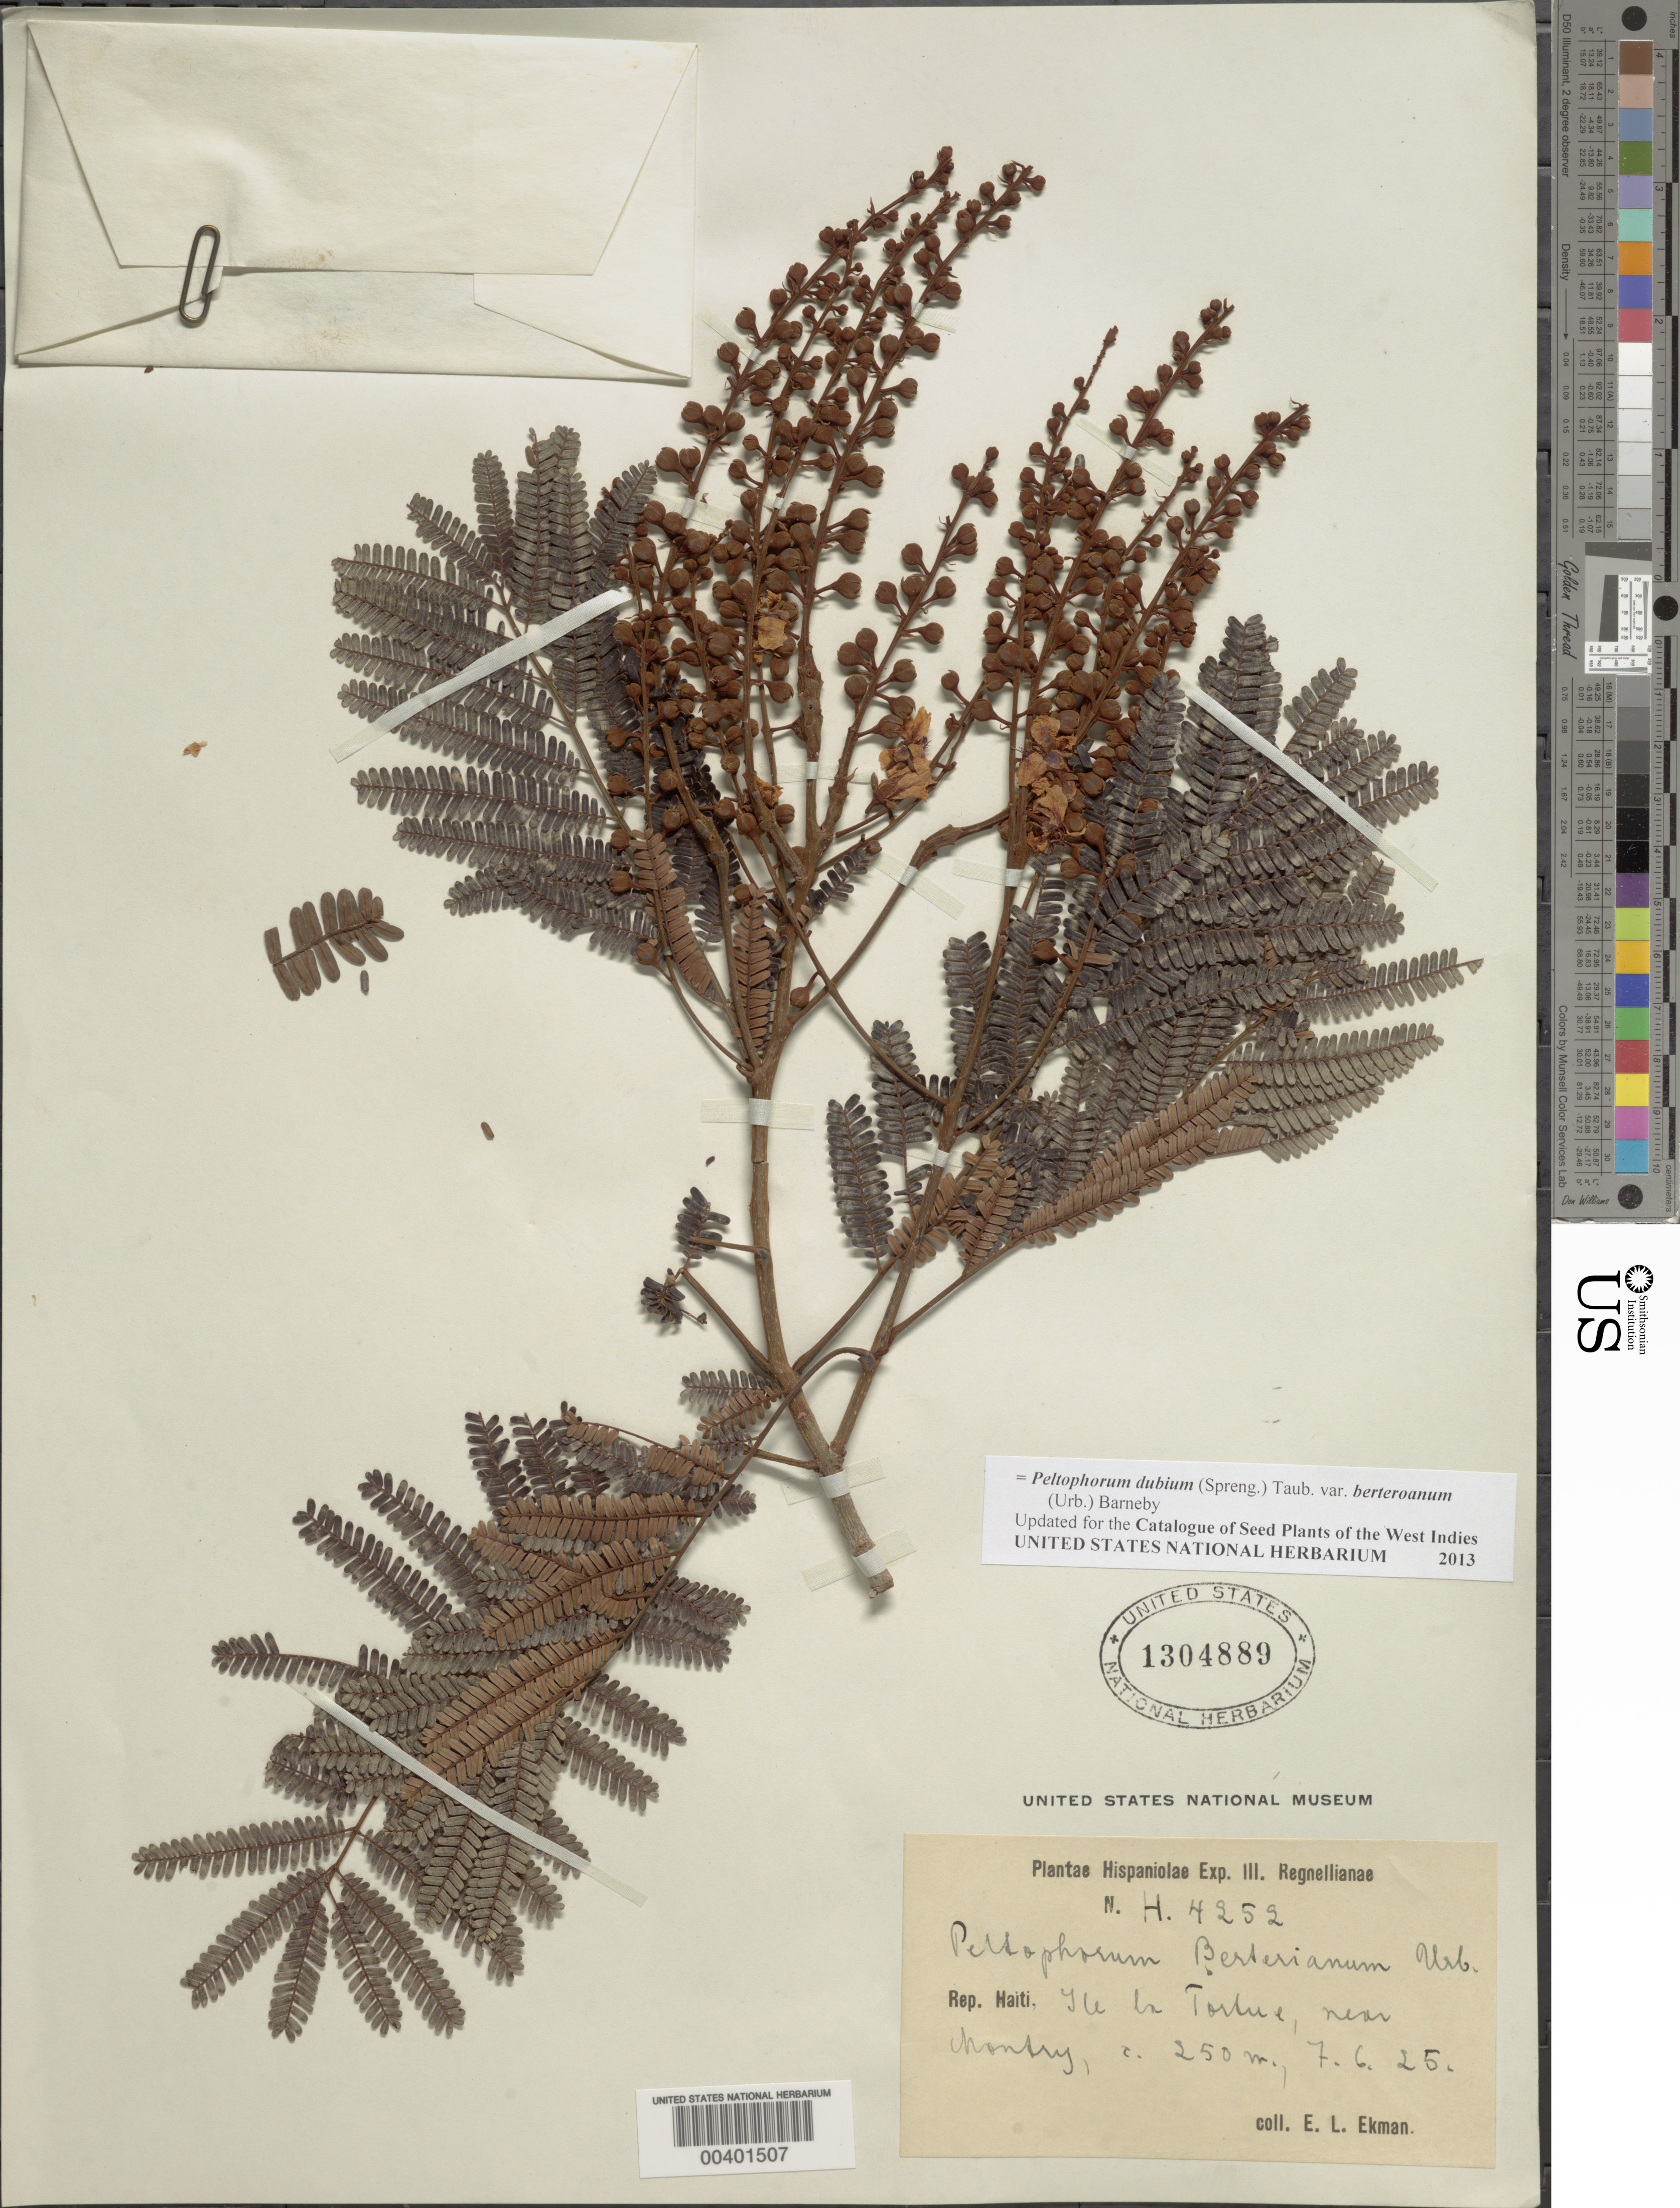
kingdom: Plantae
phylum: Tracheophyta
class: Magnoliopsida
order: Fabales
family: Fabaceae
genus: Peltophorum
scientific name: Peltophorum dubium var. berteroanum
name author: (Urb.) Barneby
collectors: E. L. Ekman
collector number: H. 4252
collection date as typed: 07 Jun 1925 or 06 Jul 1925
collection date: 1925-06-07 or 1925-07-06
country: Haiti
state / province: Nord-Ouest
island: Tortuga Island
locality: Near montry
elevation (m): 250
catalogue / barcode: US 1304889